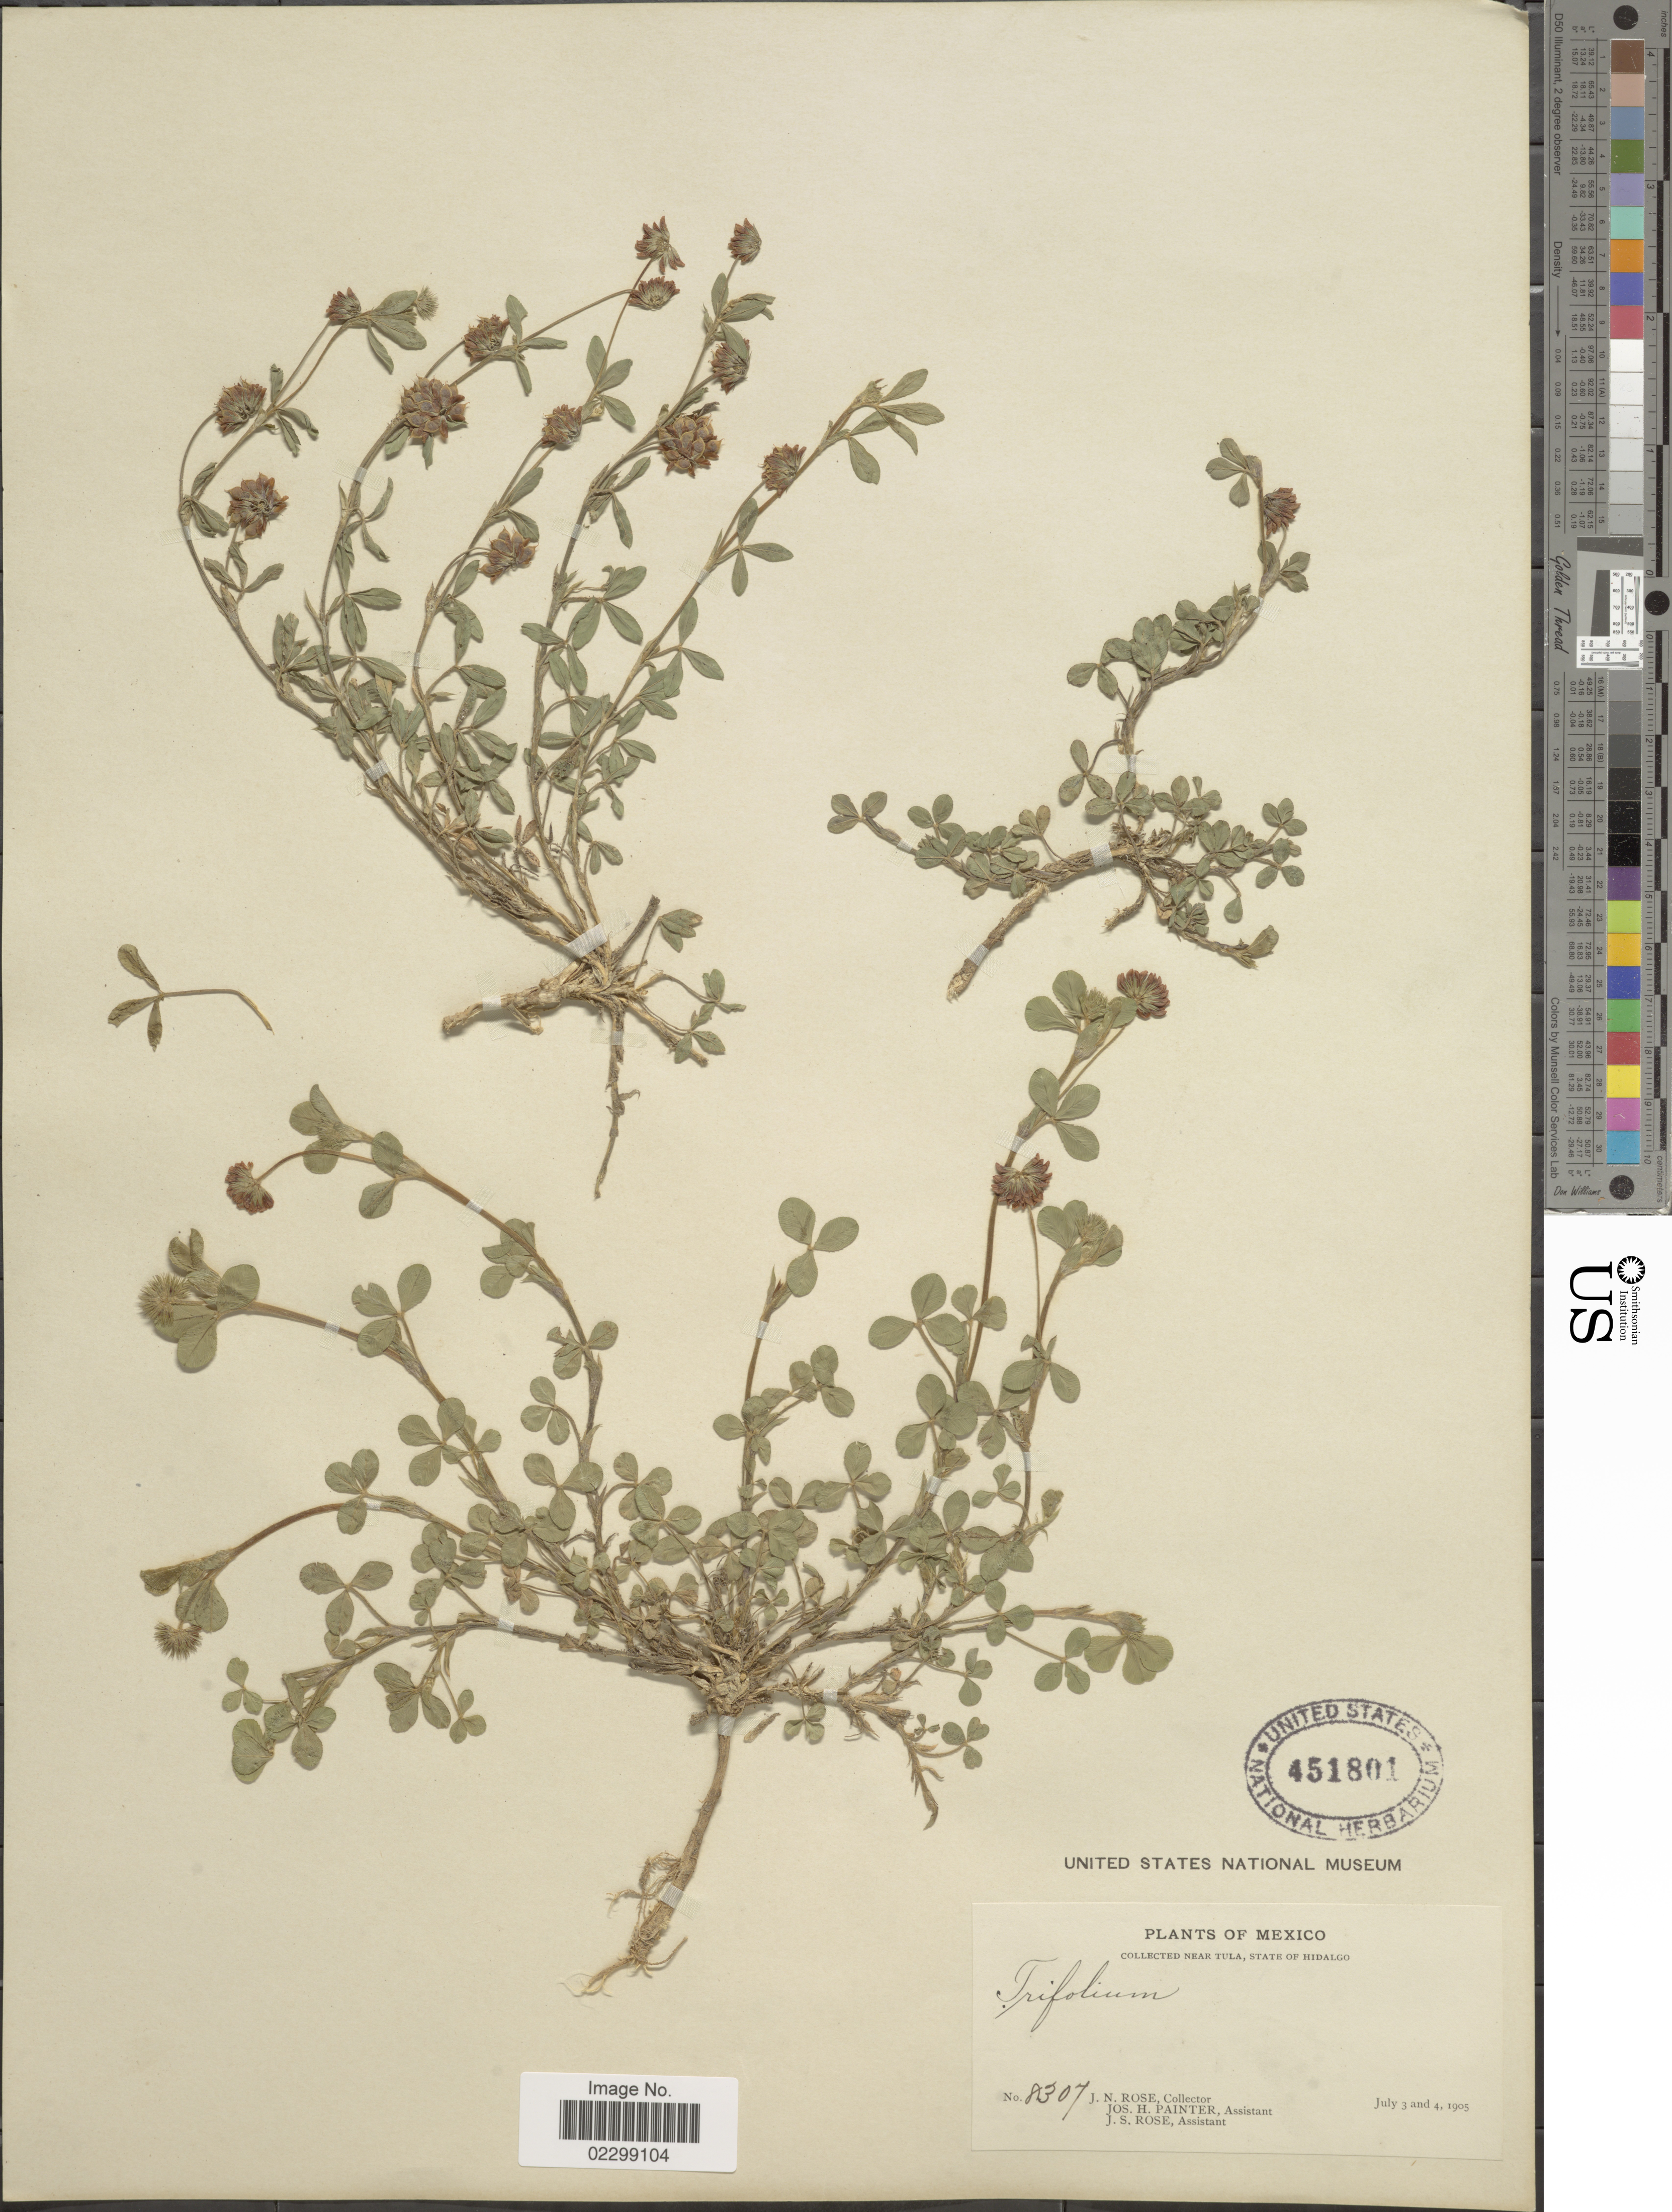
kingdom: Plantae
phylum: Tracheophyta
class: Magnoliopsida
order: Fabales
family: Fabaceae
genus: Trifolium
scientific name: Trifolium sp.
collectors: J. N. Rose, J. H. Painter & J. S. Rose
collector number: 8307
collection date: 1905-07-03/1905-07-04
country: Mexico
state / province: Hidalgo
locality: Near Tula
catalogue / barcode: US 451801